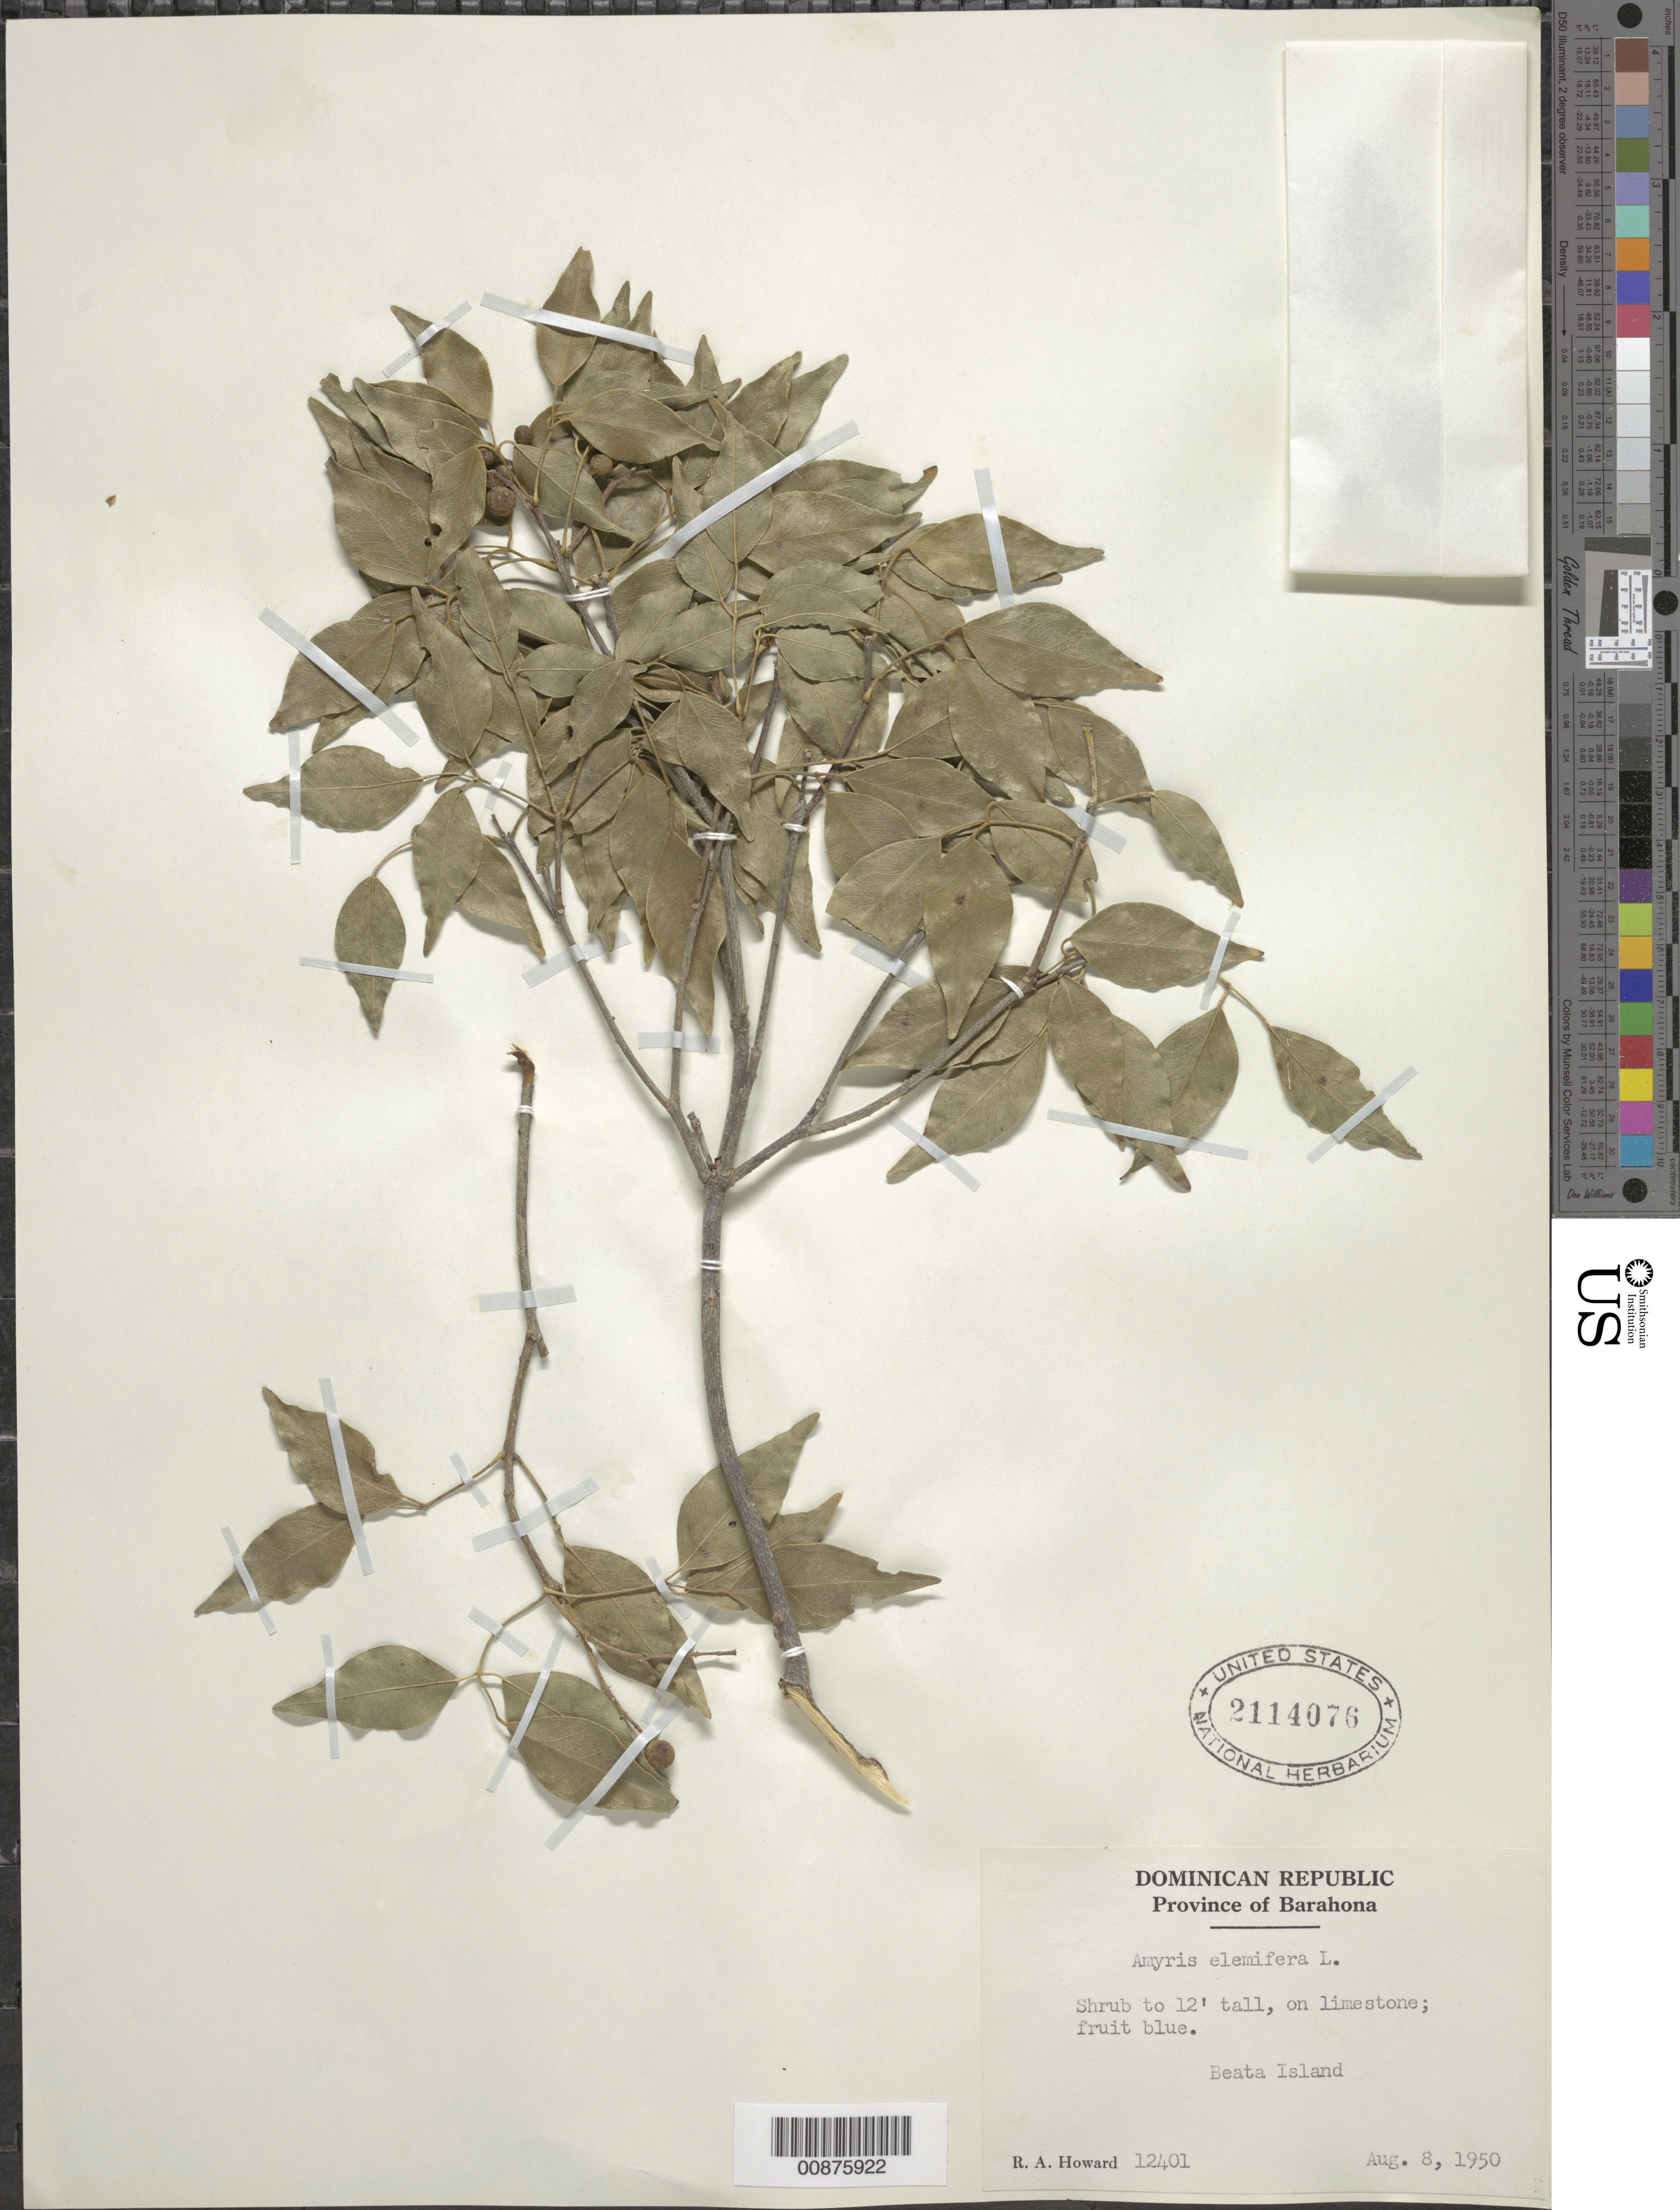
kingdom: Plantae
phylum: Tracheophyta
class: Magnoliopsida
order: Sapindales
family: Rutaceae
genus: Amyris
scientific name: Amyris elemifera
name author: L.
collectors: R. A. Howard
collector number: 12401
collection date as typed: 08 Aug 1950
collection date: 1950-08-08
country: Dominican Republic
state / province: Barahona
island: Isla Beata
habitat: On limestone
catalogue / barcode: US 2114076